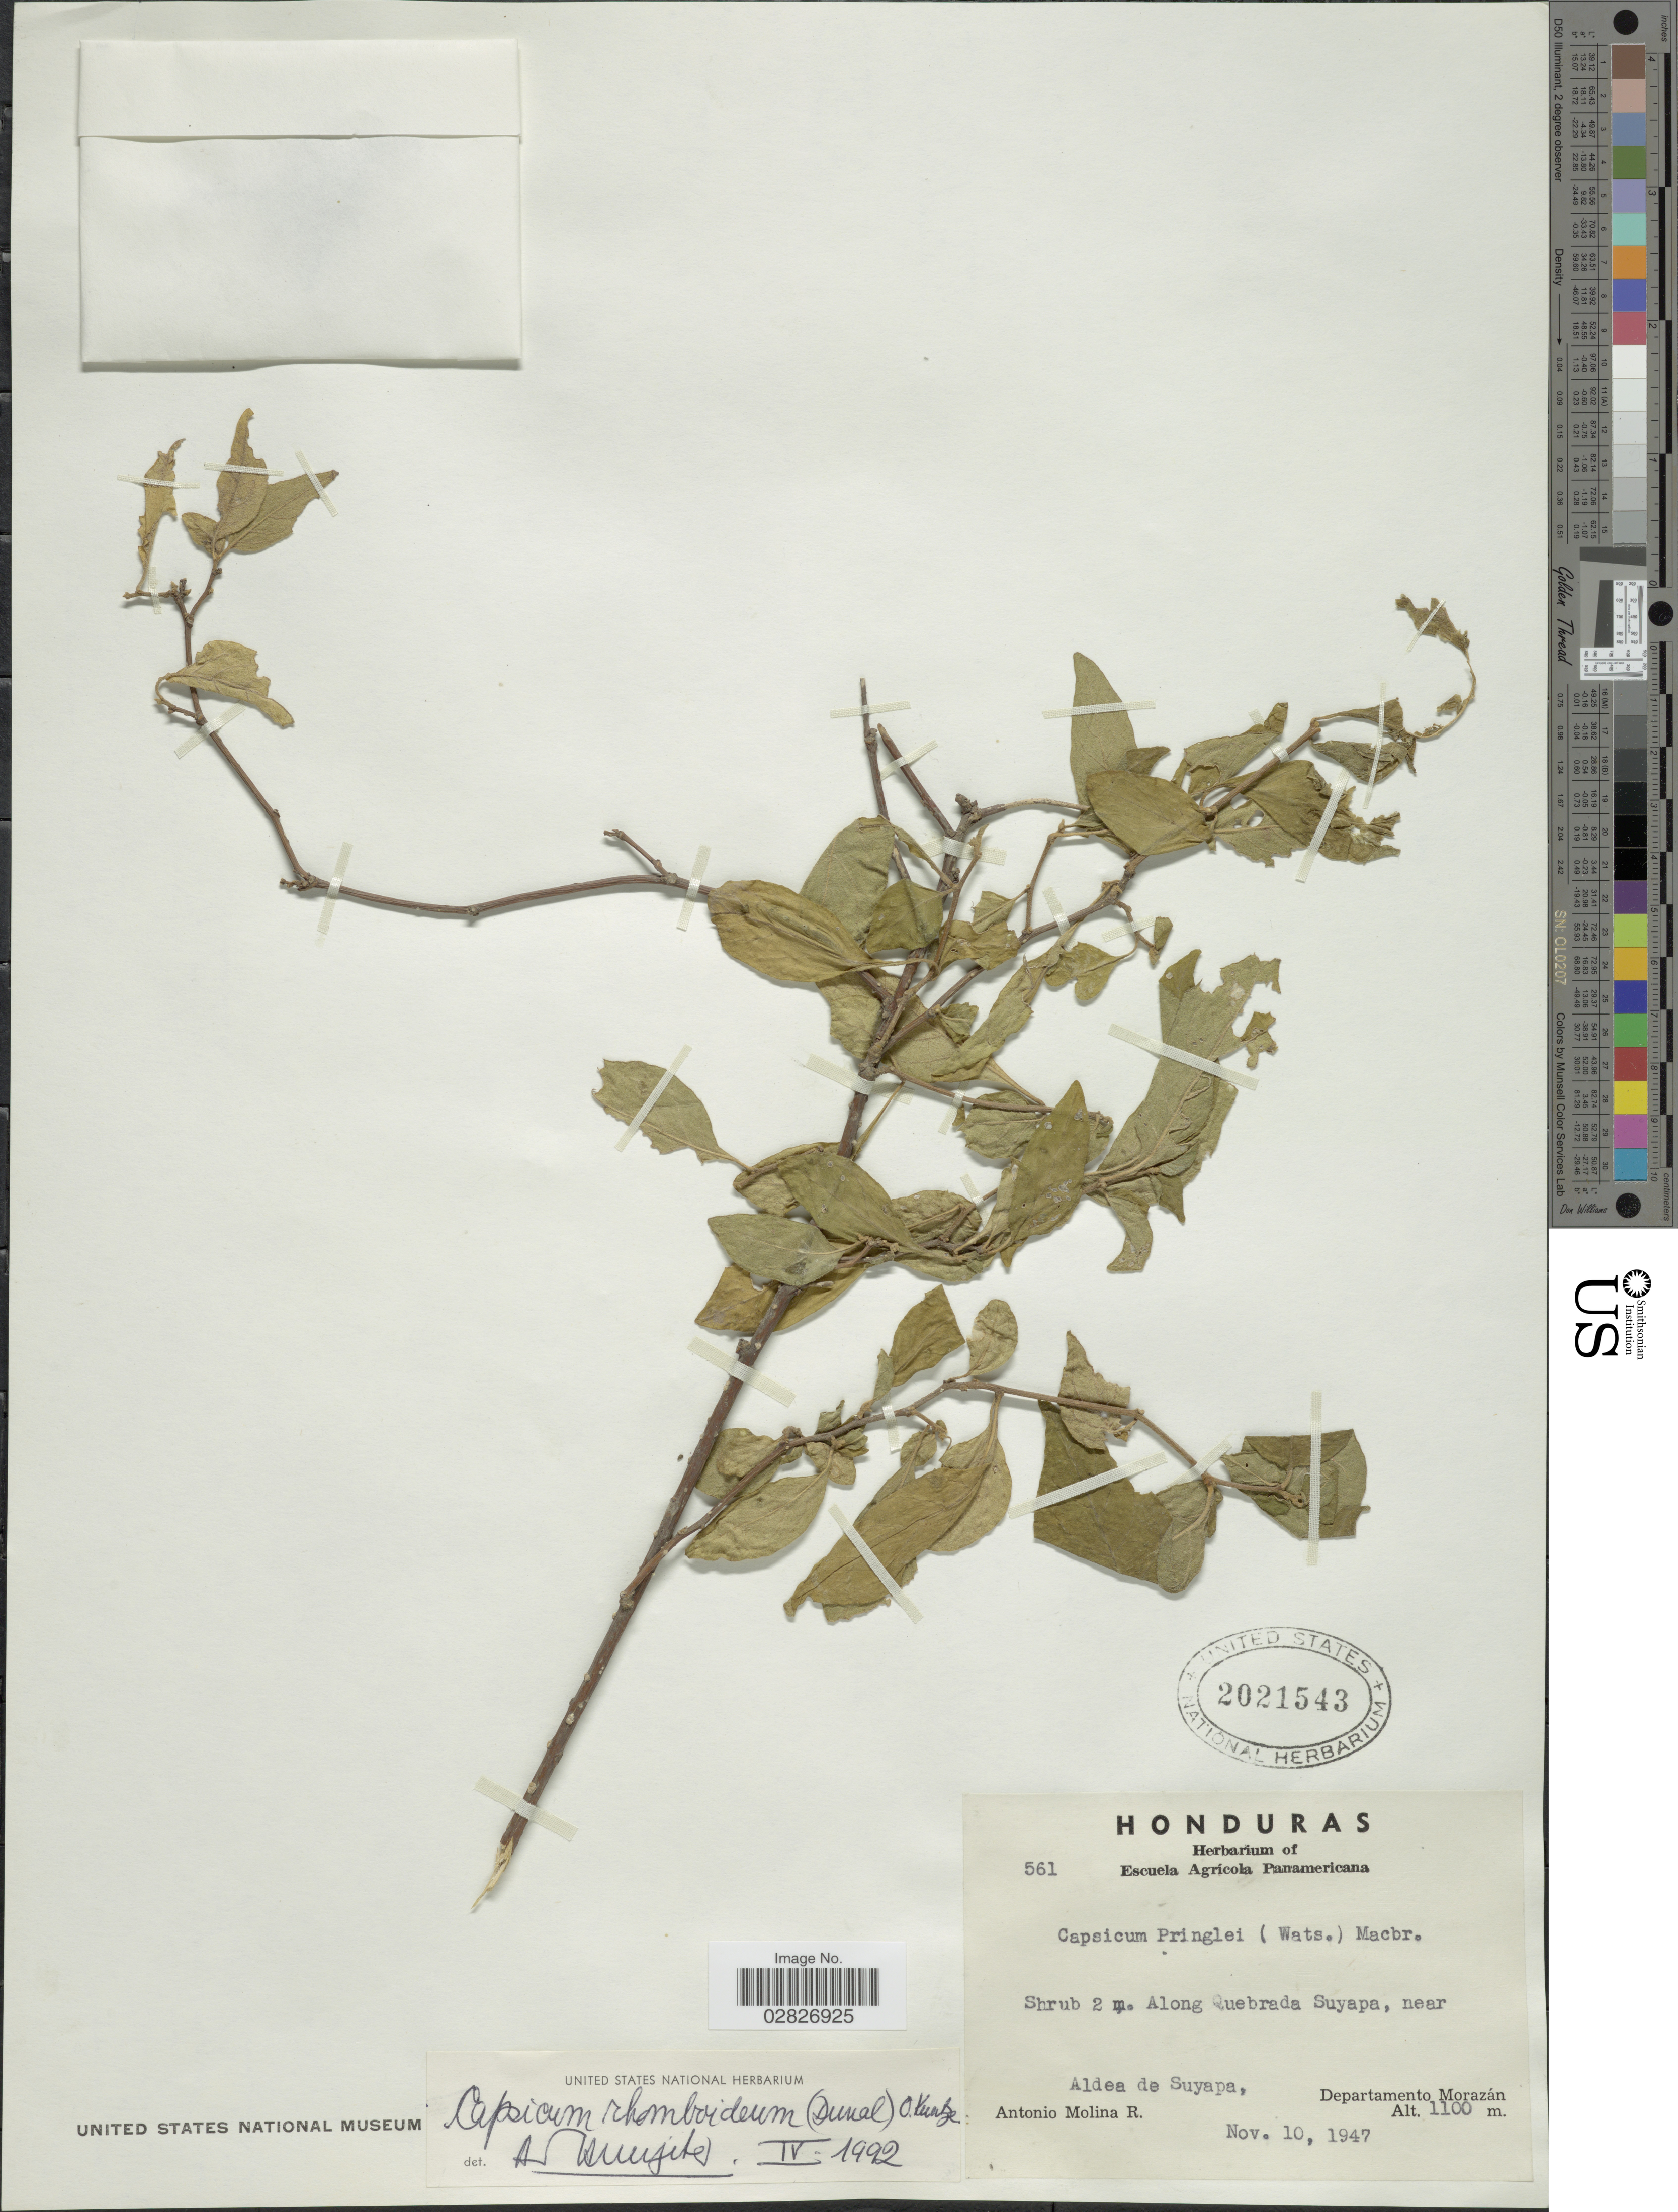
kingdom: Plantae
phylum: Tracheophyta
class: Magnoliopsida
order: Solanales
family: Solanaceae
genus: Capsicum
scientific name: Capsicum rhomboideum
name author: (Humb. & Bonpl. ex Dunal) Kuntze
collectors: A. Molina R.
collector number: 561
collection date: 1947-11-10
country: Honduras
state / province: Fco. Morazán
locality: Along Quebrada Suyapa, near Aldea de Suyapa, Departamento Morazán.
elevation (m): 1100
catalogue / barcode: US 2021543